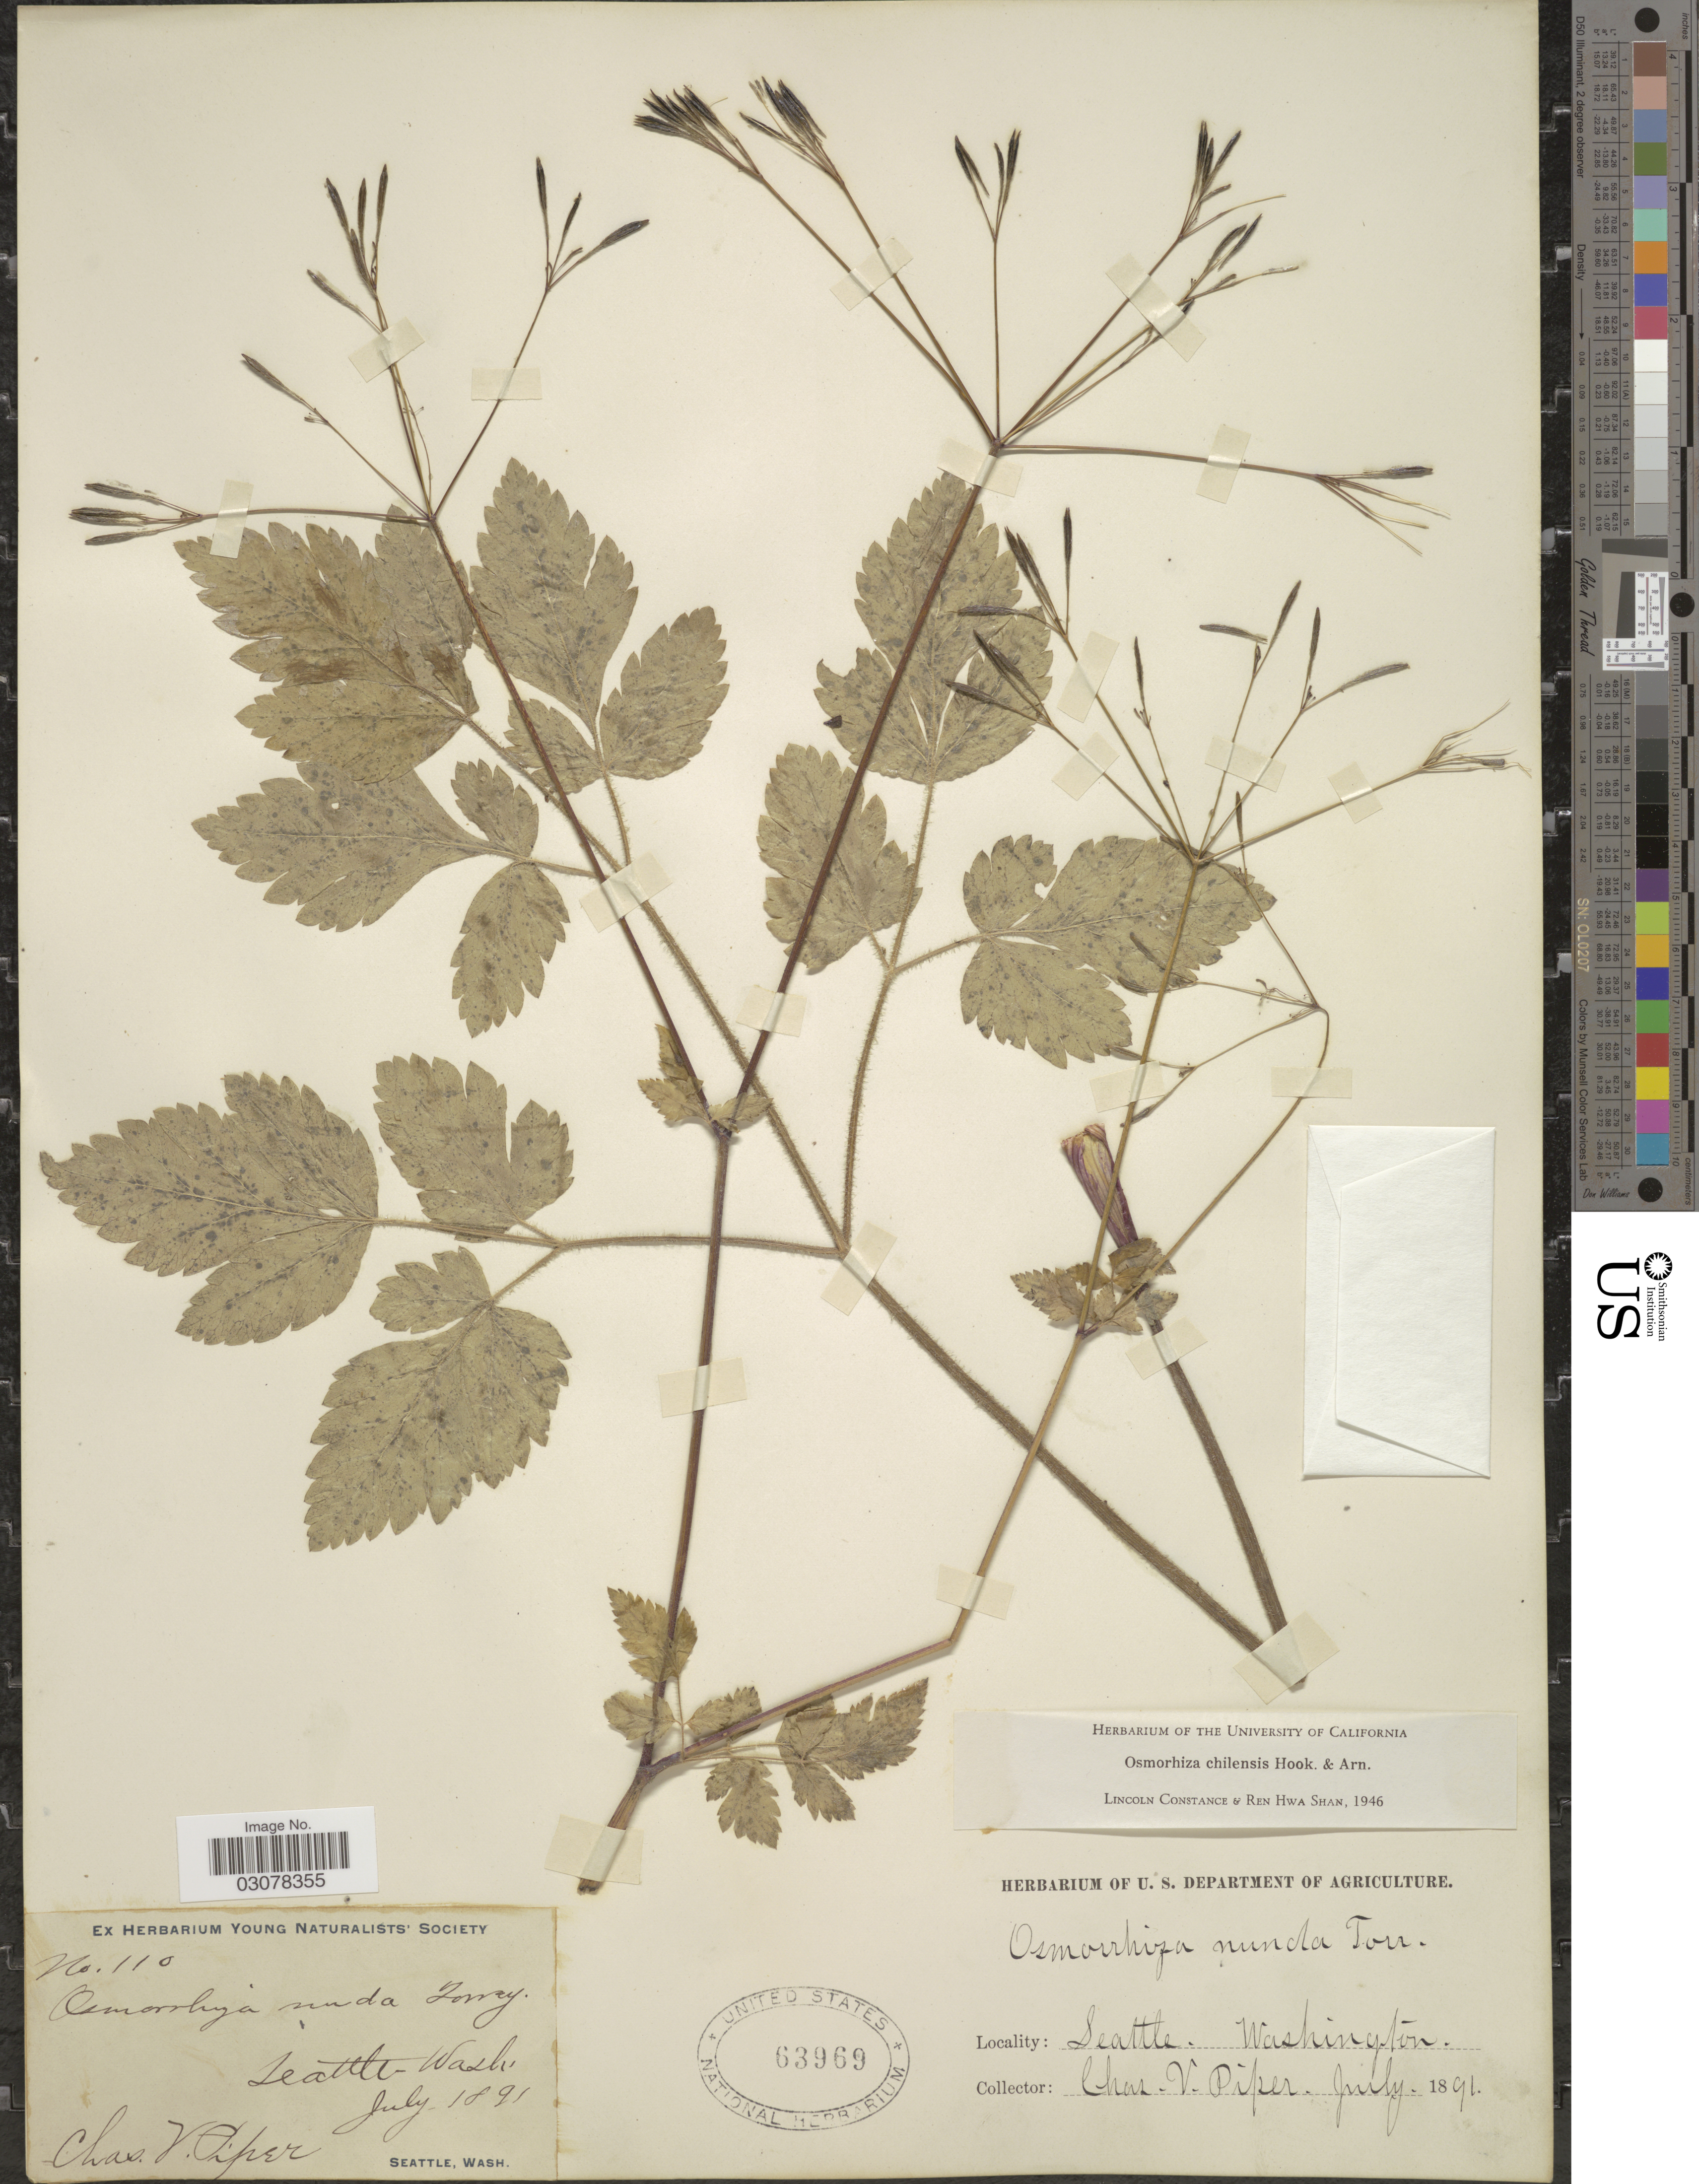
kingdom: Plantae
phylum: Tracheophyta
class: Magnoliopsida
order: Apiales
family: Apiaceae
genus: Osmorhiza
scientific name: Osmorhiza chilensis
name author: Hook. & Arn.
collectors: C. V. Piper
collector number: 110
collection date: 1891-07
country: United States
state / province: Washington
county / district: King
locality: Seattle.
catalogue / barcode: US 63969